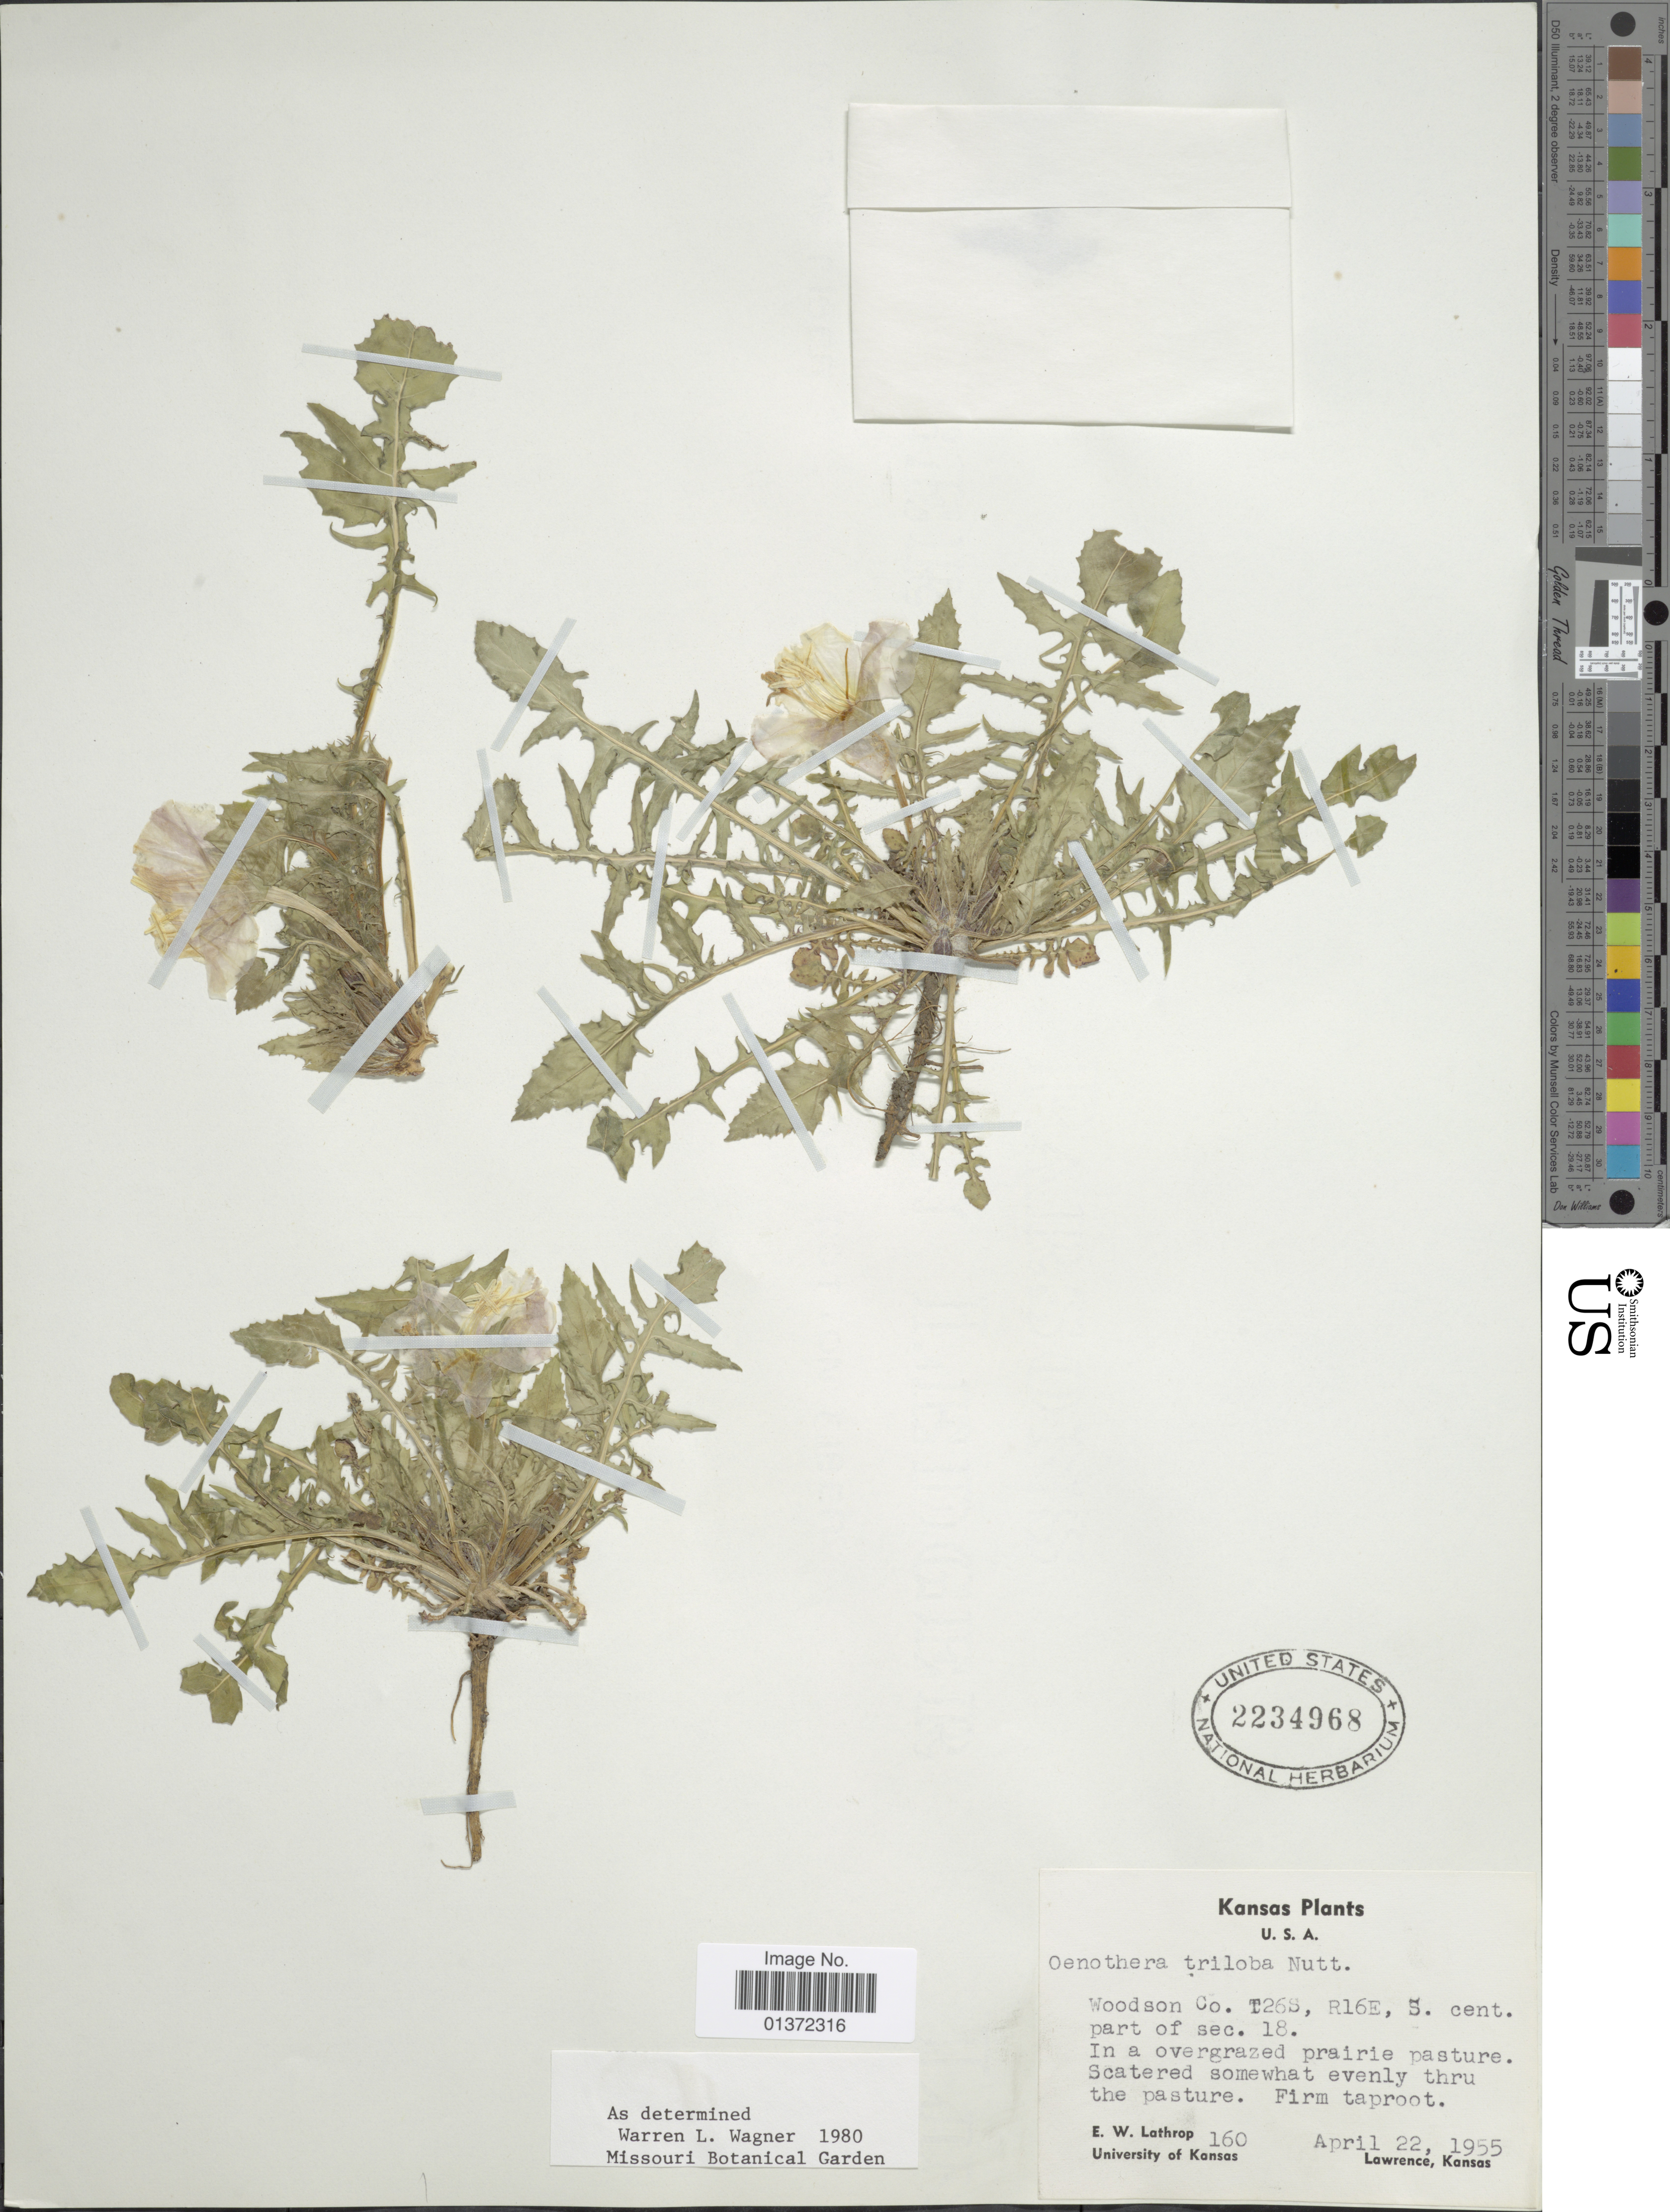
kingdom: Plantae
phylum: Tracheophyta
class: Magnoliopsida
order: Myrtales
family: Onagraceae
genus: Oenothera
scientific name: Oenothera triloba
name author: Nutt.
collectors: E. W. Lathrop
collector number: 160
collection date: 1955-04-22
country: United States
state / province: Kansas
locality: Woodson Co. T26S, R16E, S. cent part of sec. 18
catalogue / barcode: US 2234968